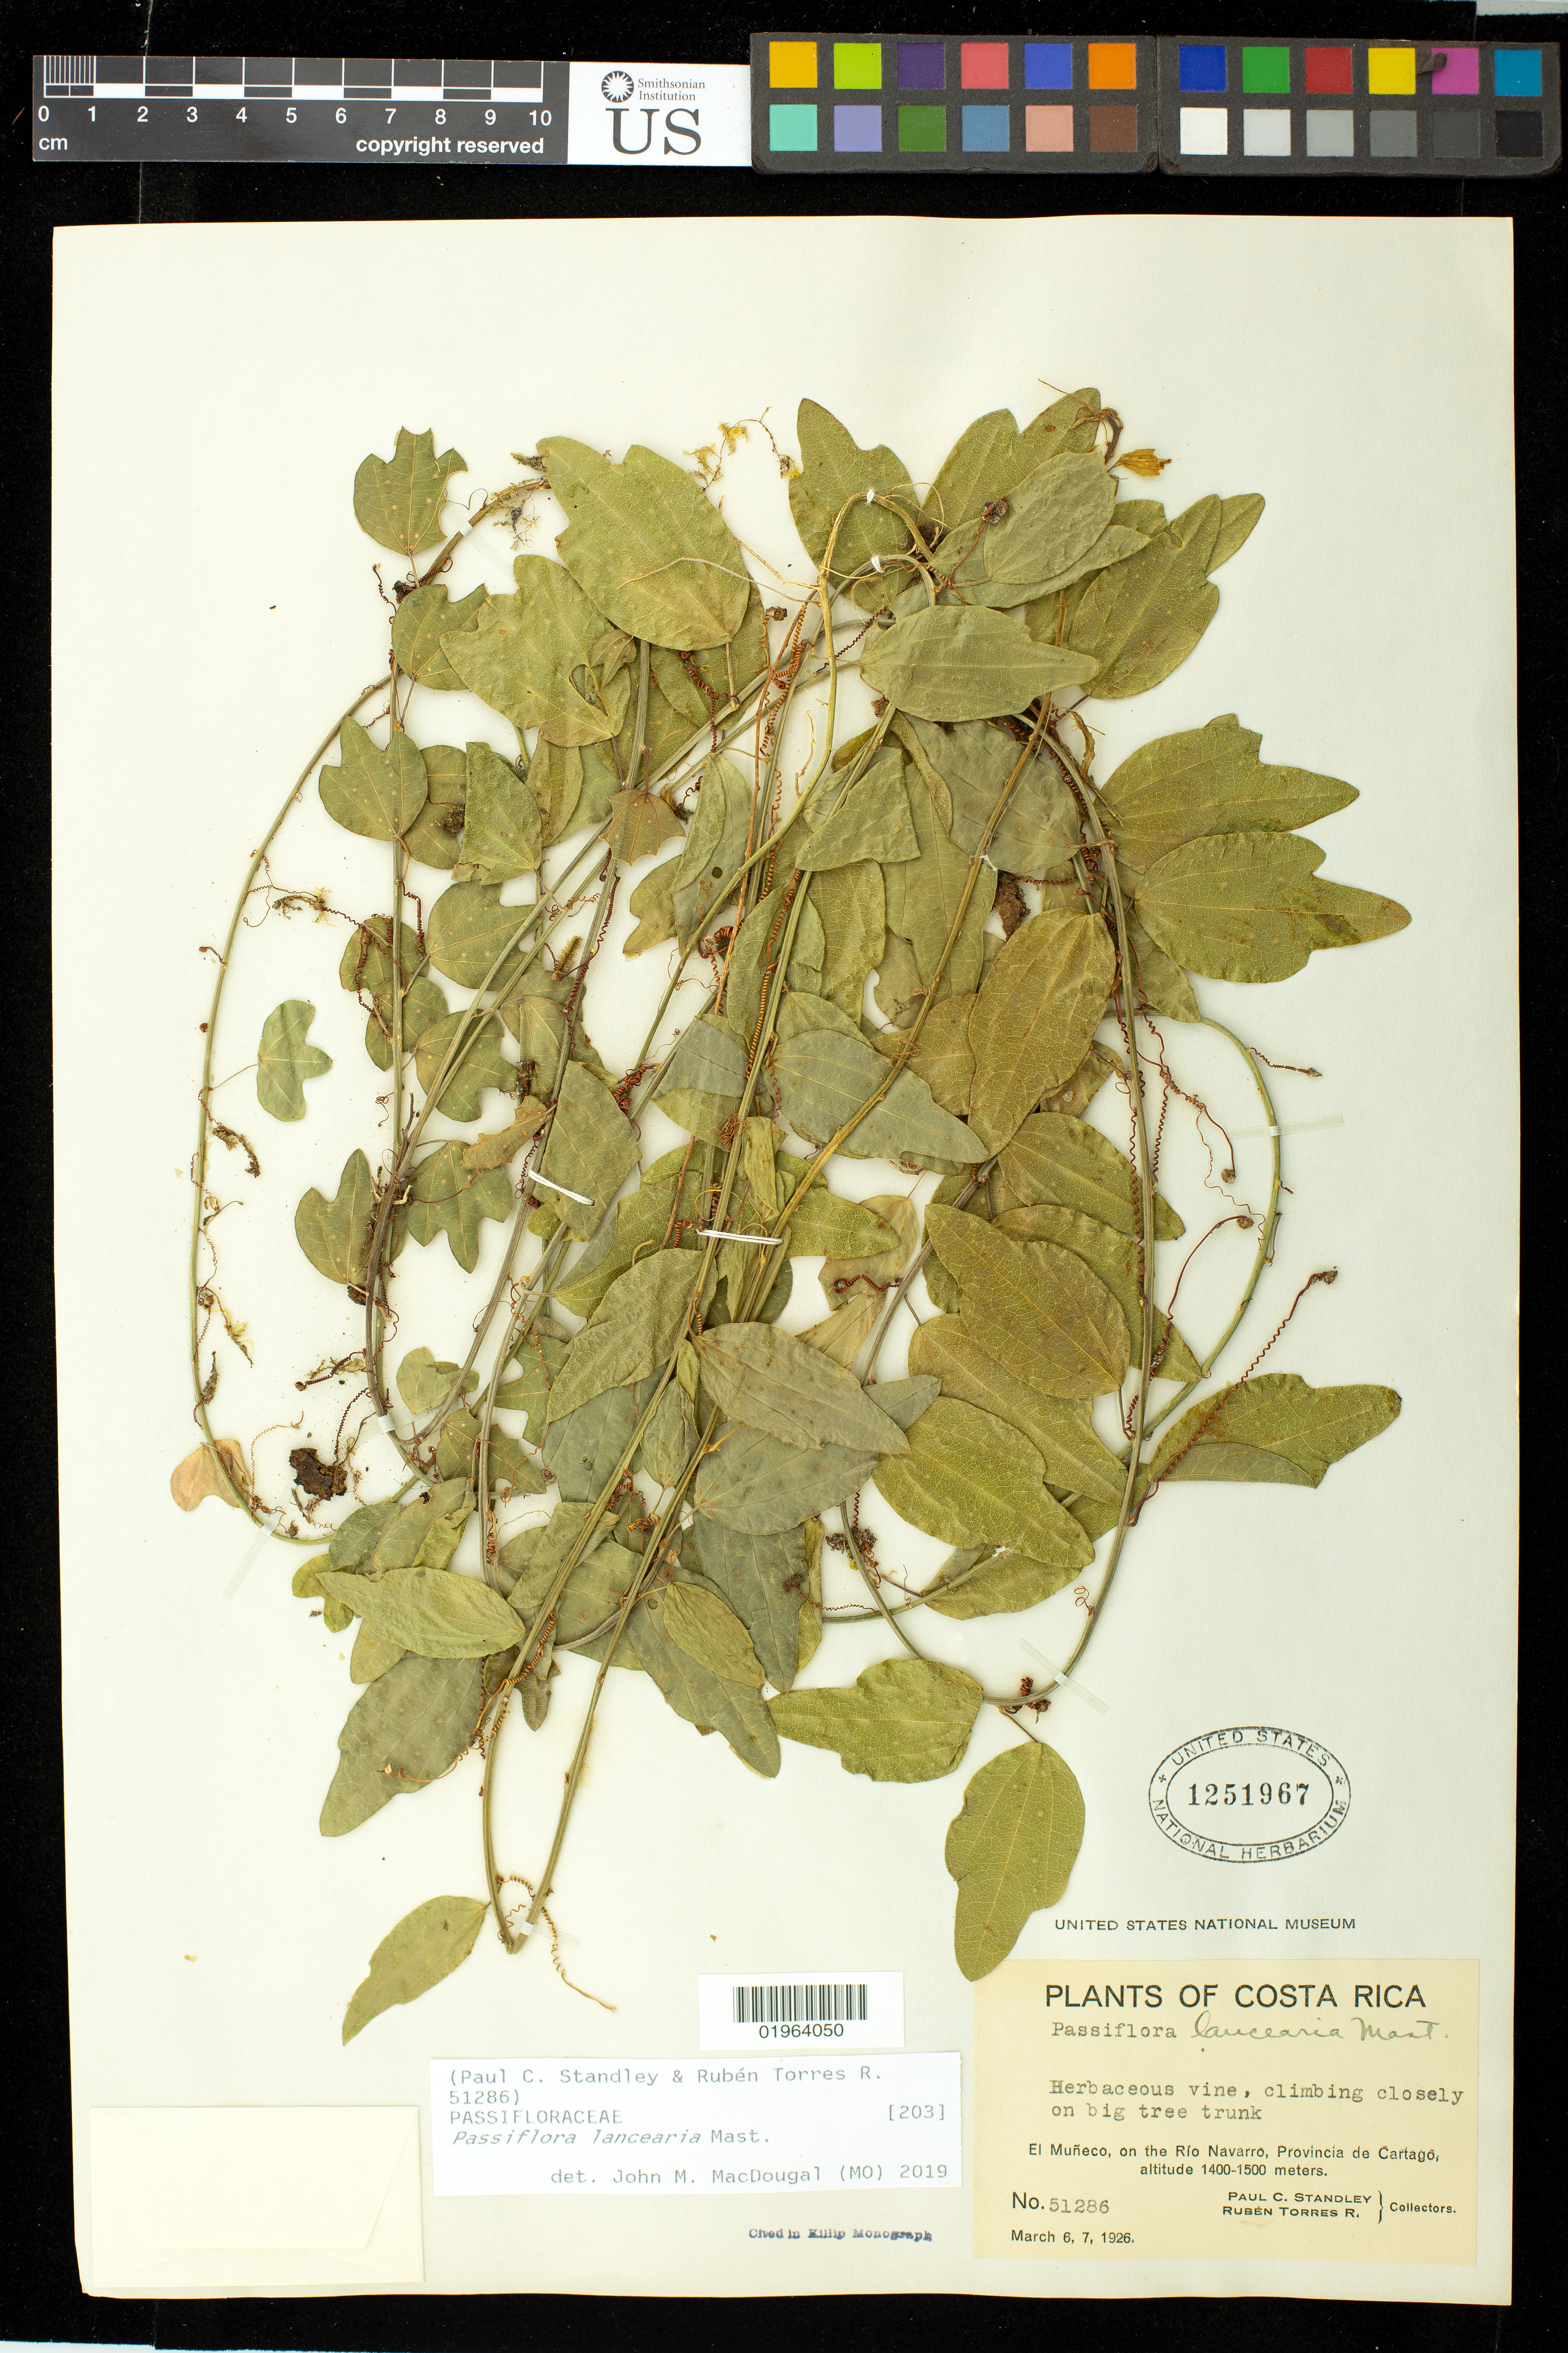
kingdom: Plantae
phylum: Tracheophyta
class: Magnoliopsida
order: Malpighiales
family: Passifloraceae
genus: Passiflora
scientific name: Passiflora lancearia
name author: Mast.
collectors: P. C. Standley & J. Valerio R.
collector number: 51286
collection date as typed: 06 Mar 1926 and 07 Mar 1926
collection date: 1926-03-06,1926-03-07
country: Costa Rica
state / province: Cartago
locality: El Muneco, on Rio Navarro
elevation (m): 1400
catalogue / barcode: US 1251967